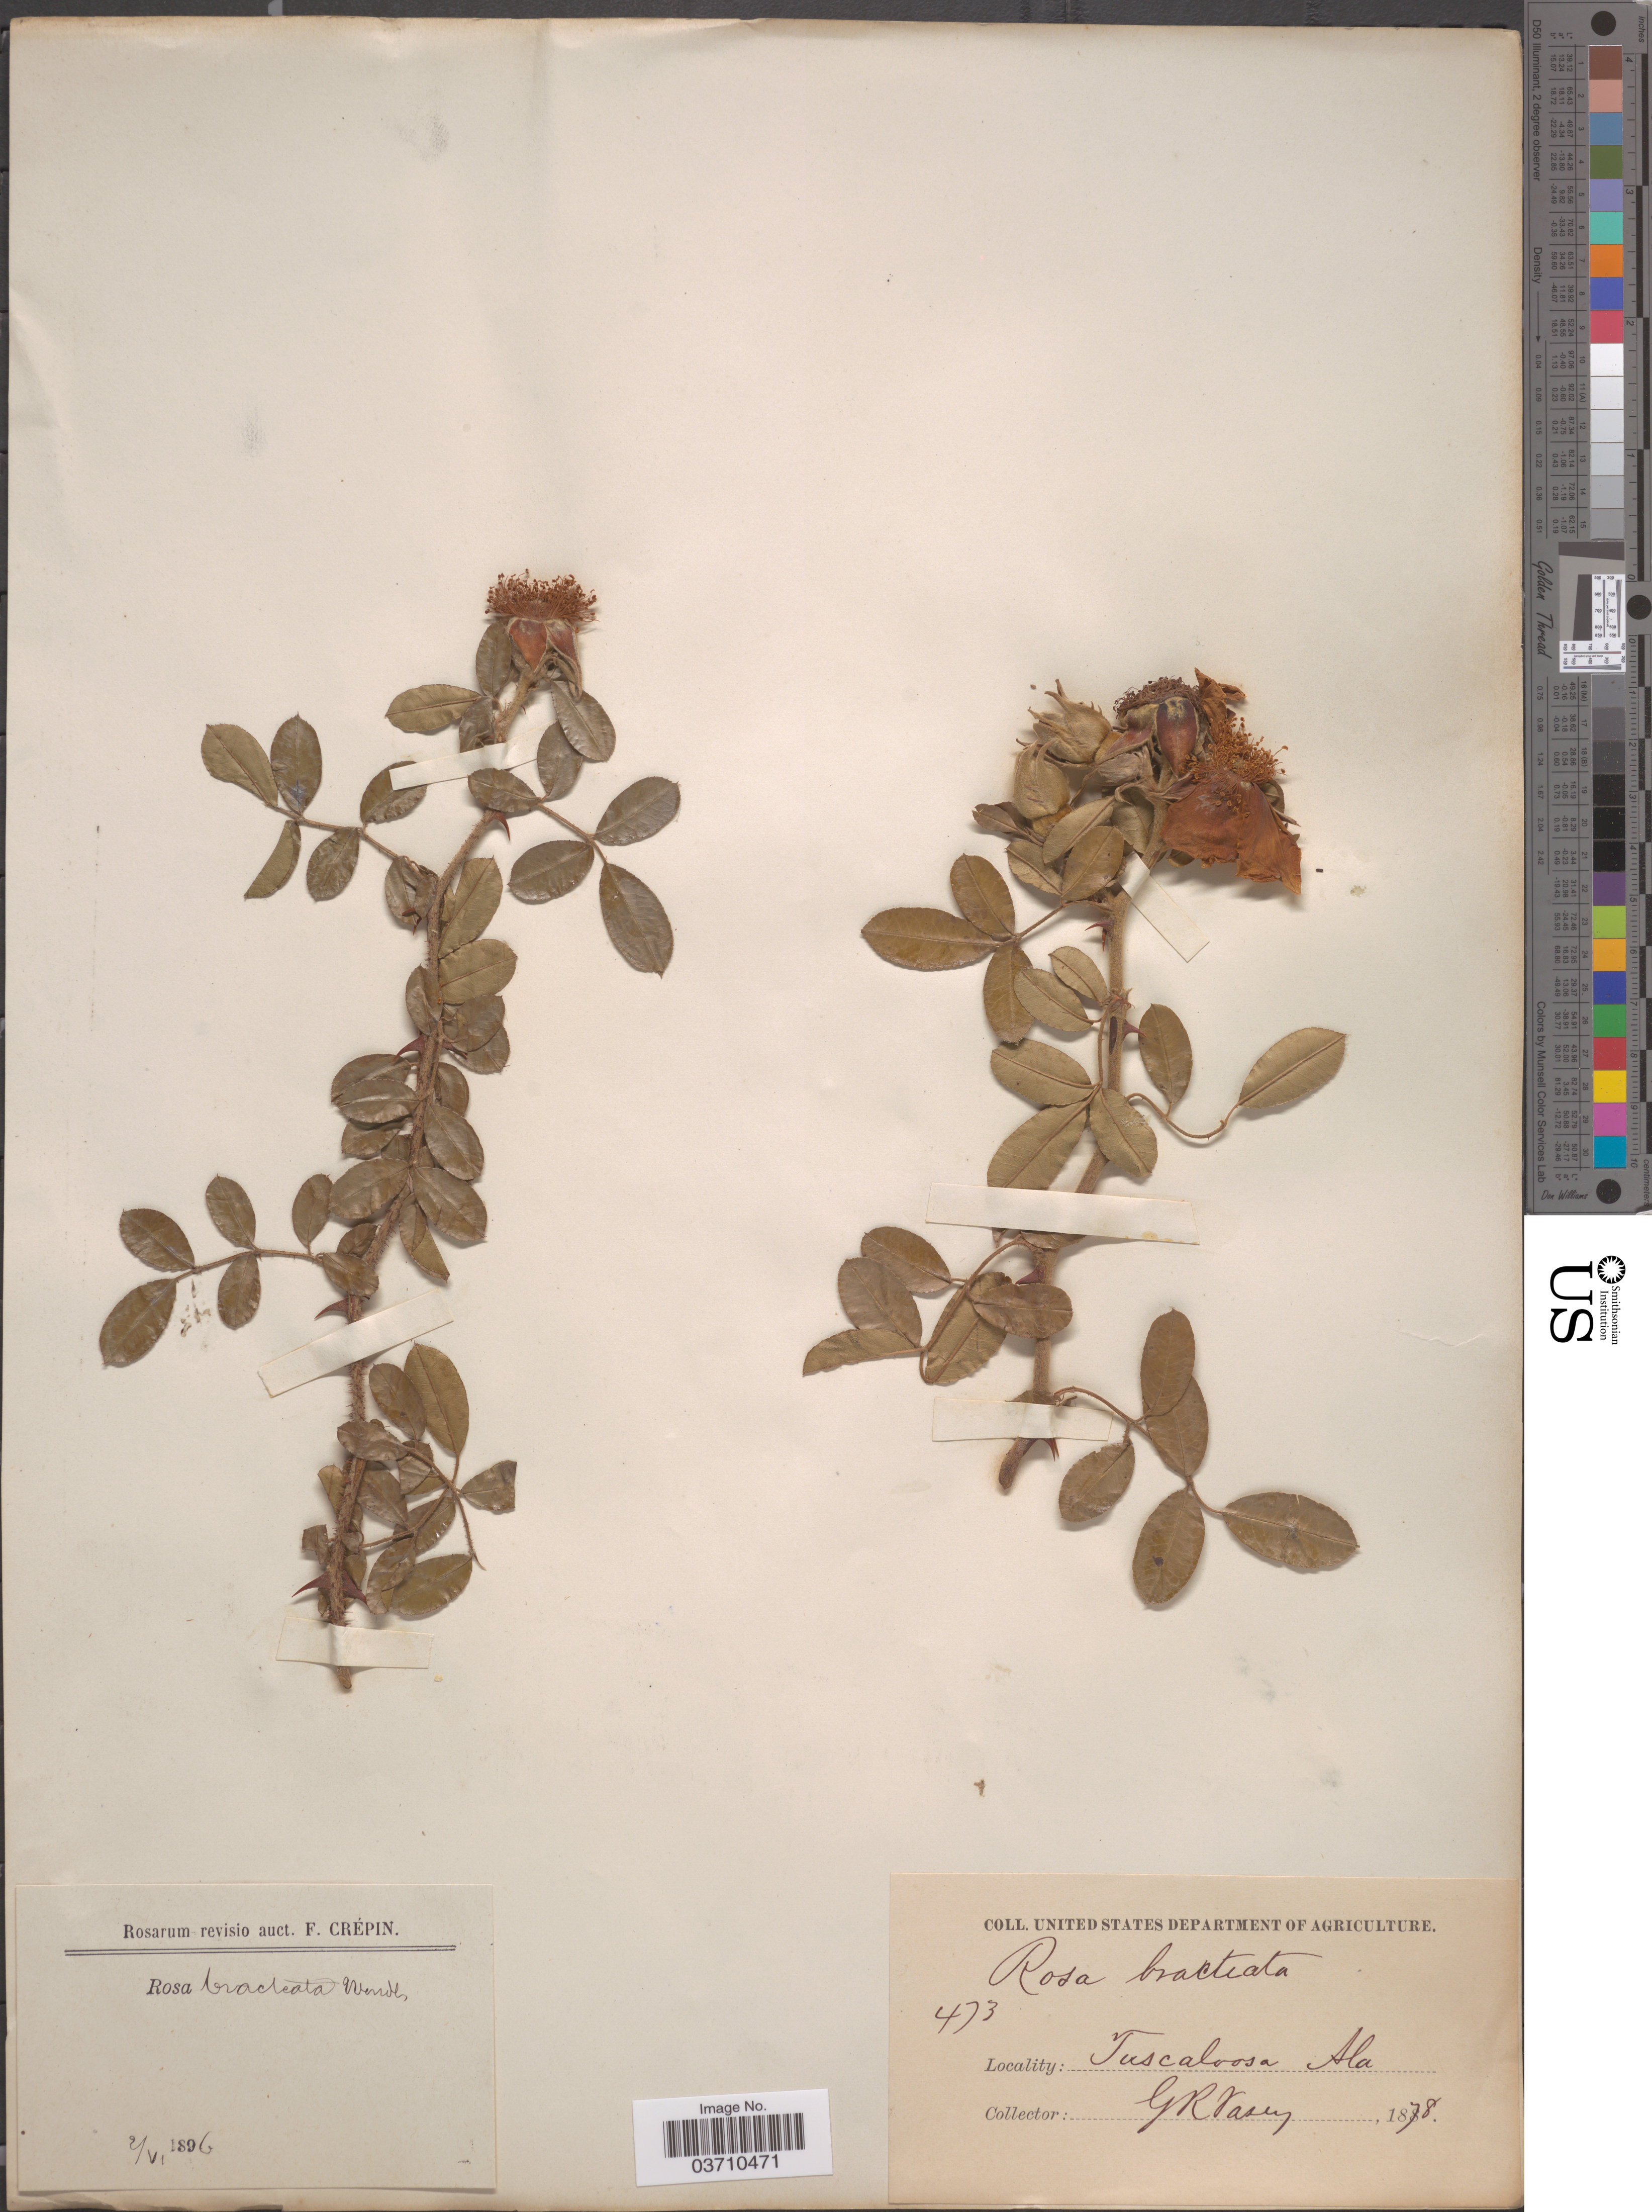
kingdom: Plantae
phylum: Tracheophyta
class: Magnoliopsida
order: Rosales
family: Rosaceae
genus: Rosa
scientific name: Rosa bracteata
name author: J.C. Wendl.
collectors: G. R. Vasey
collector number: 473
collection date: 1878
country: United States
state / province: Alabama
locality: Tuscaloosa.